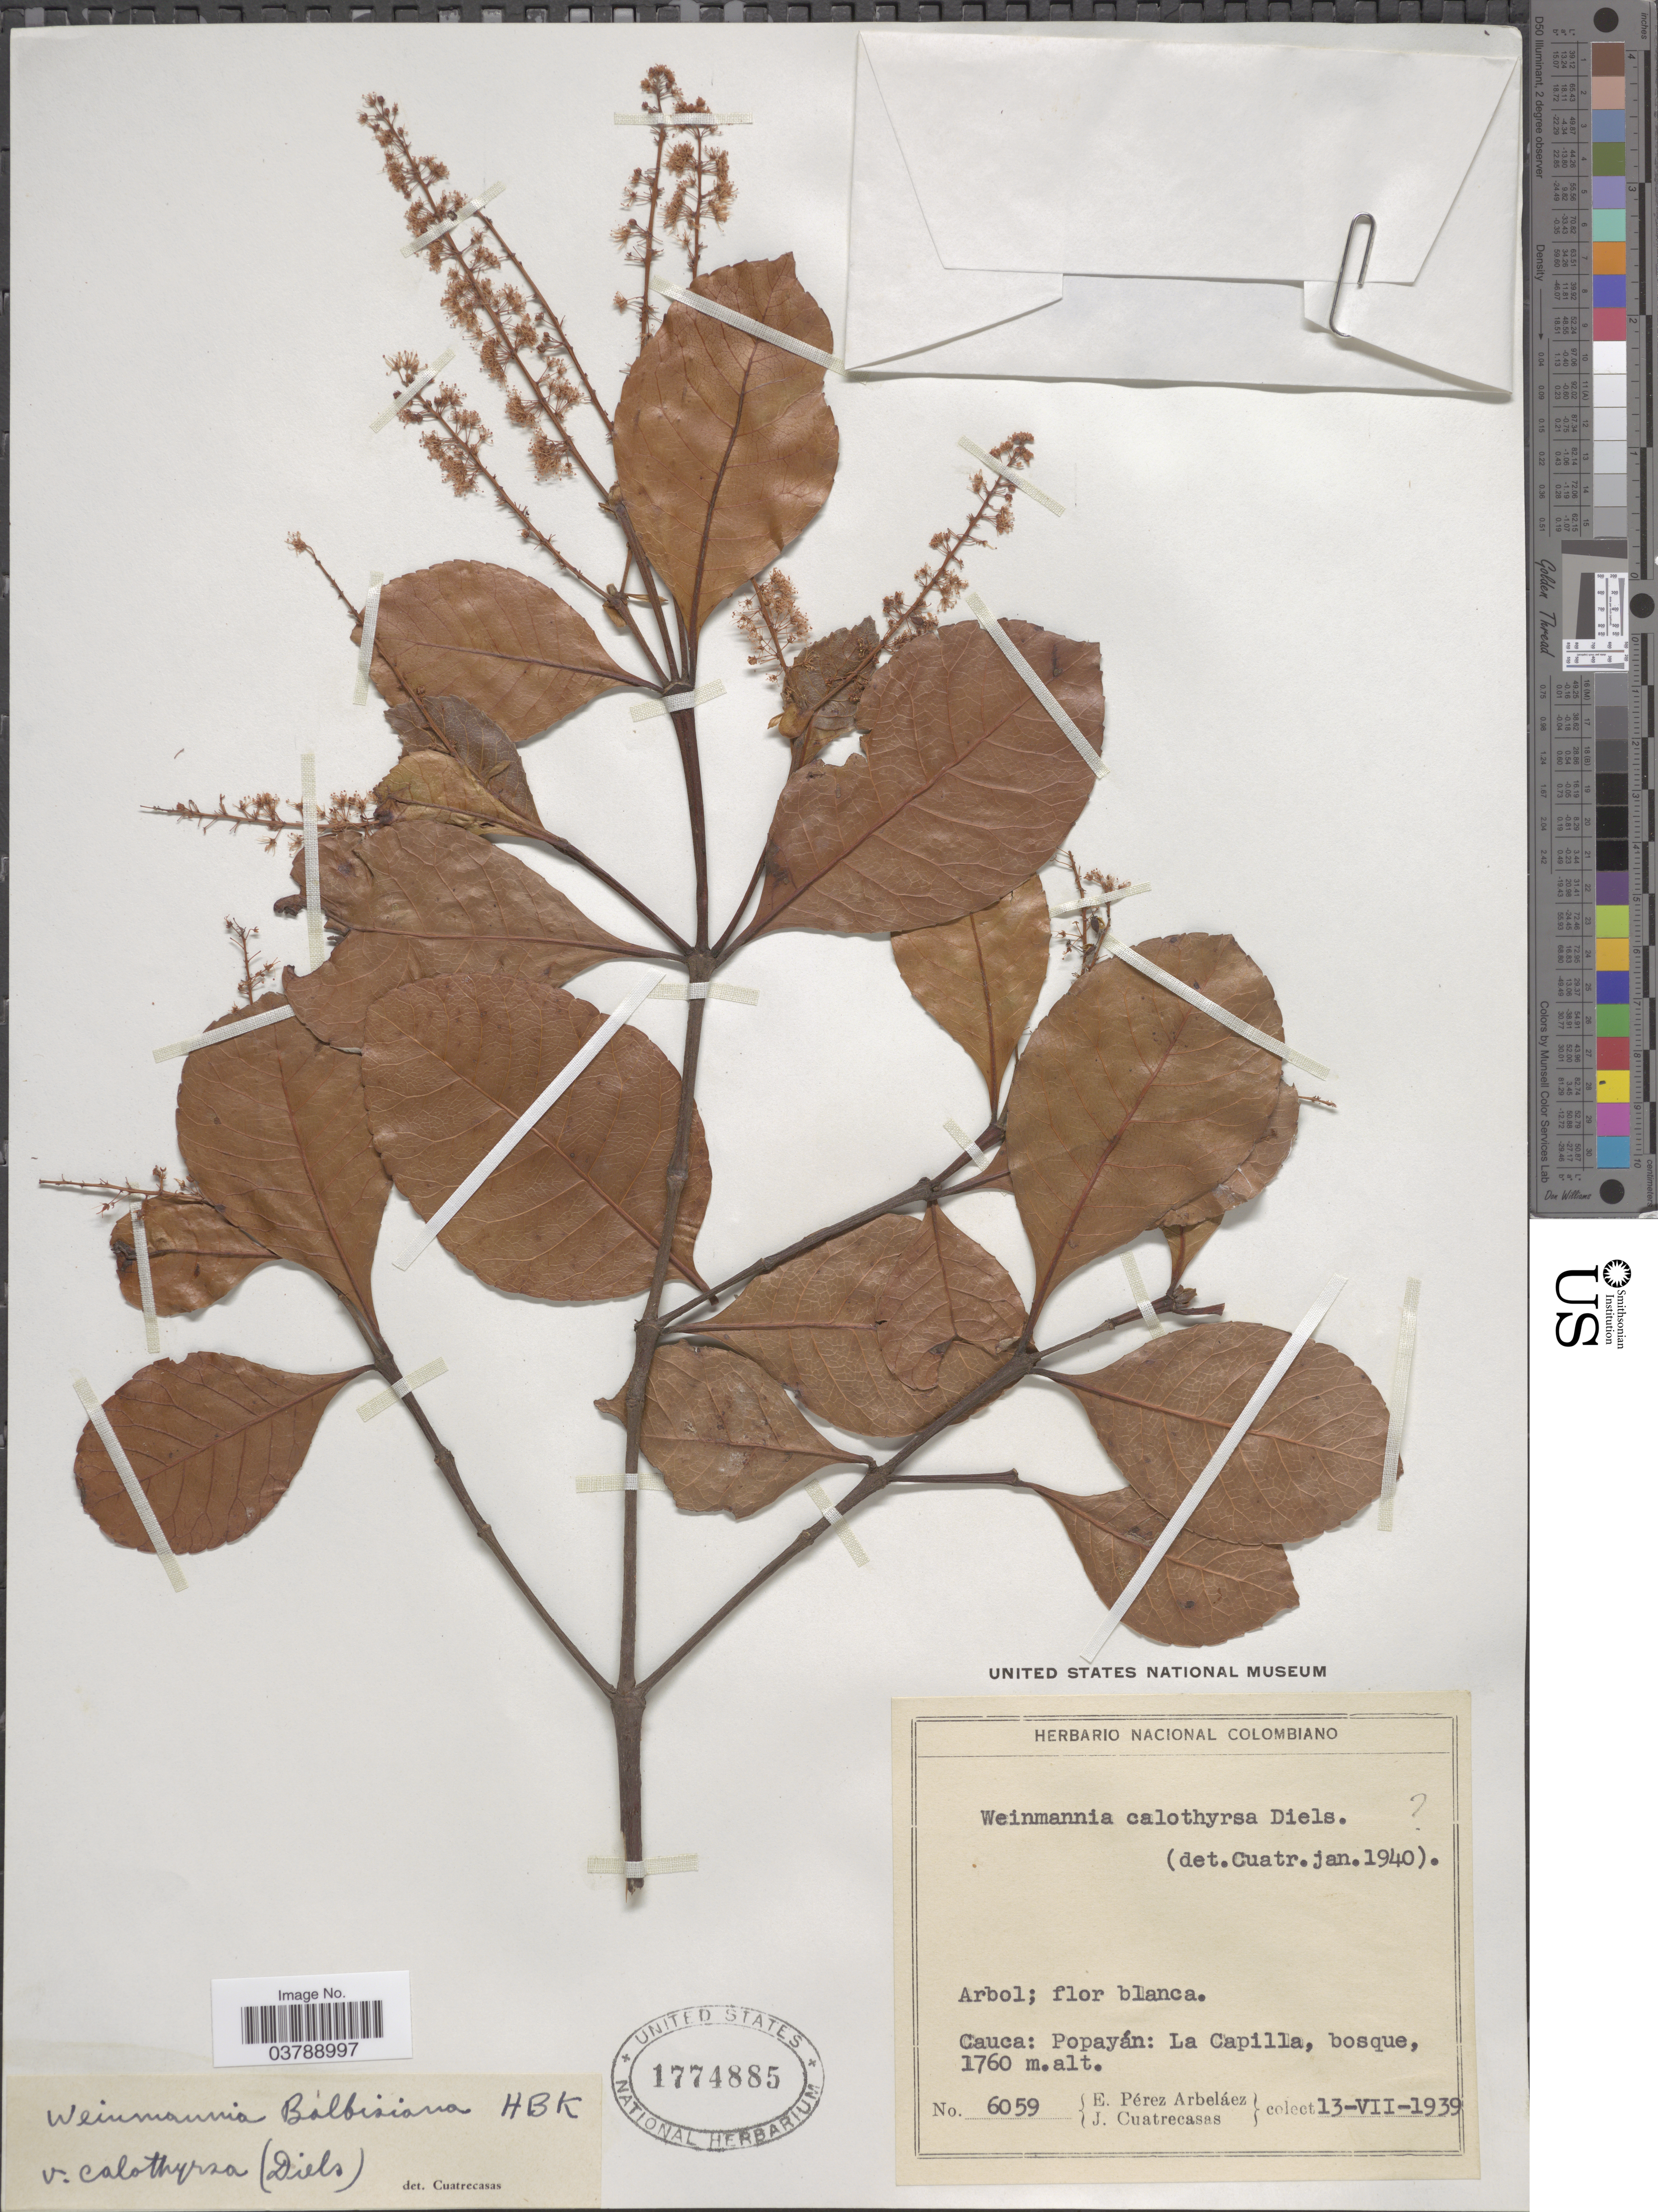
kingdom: Plantae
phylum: Tracheophyta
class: Magnoliopsida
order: Oxalidales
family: Cunoniaceae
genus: Weinmannia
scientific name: Weinmannia balbisiana var. calothyrsa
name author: (Diels) Cuatrec.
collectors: E. Pérez Arbeláez & J. Cuatrecasas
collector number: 6059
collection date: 1939-07-13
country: Colombia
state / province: Cauca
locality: Popayán: La Capilla.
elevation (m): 1760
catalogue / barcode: US 1774885